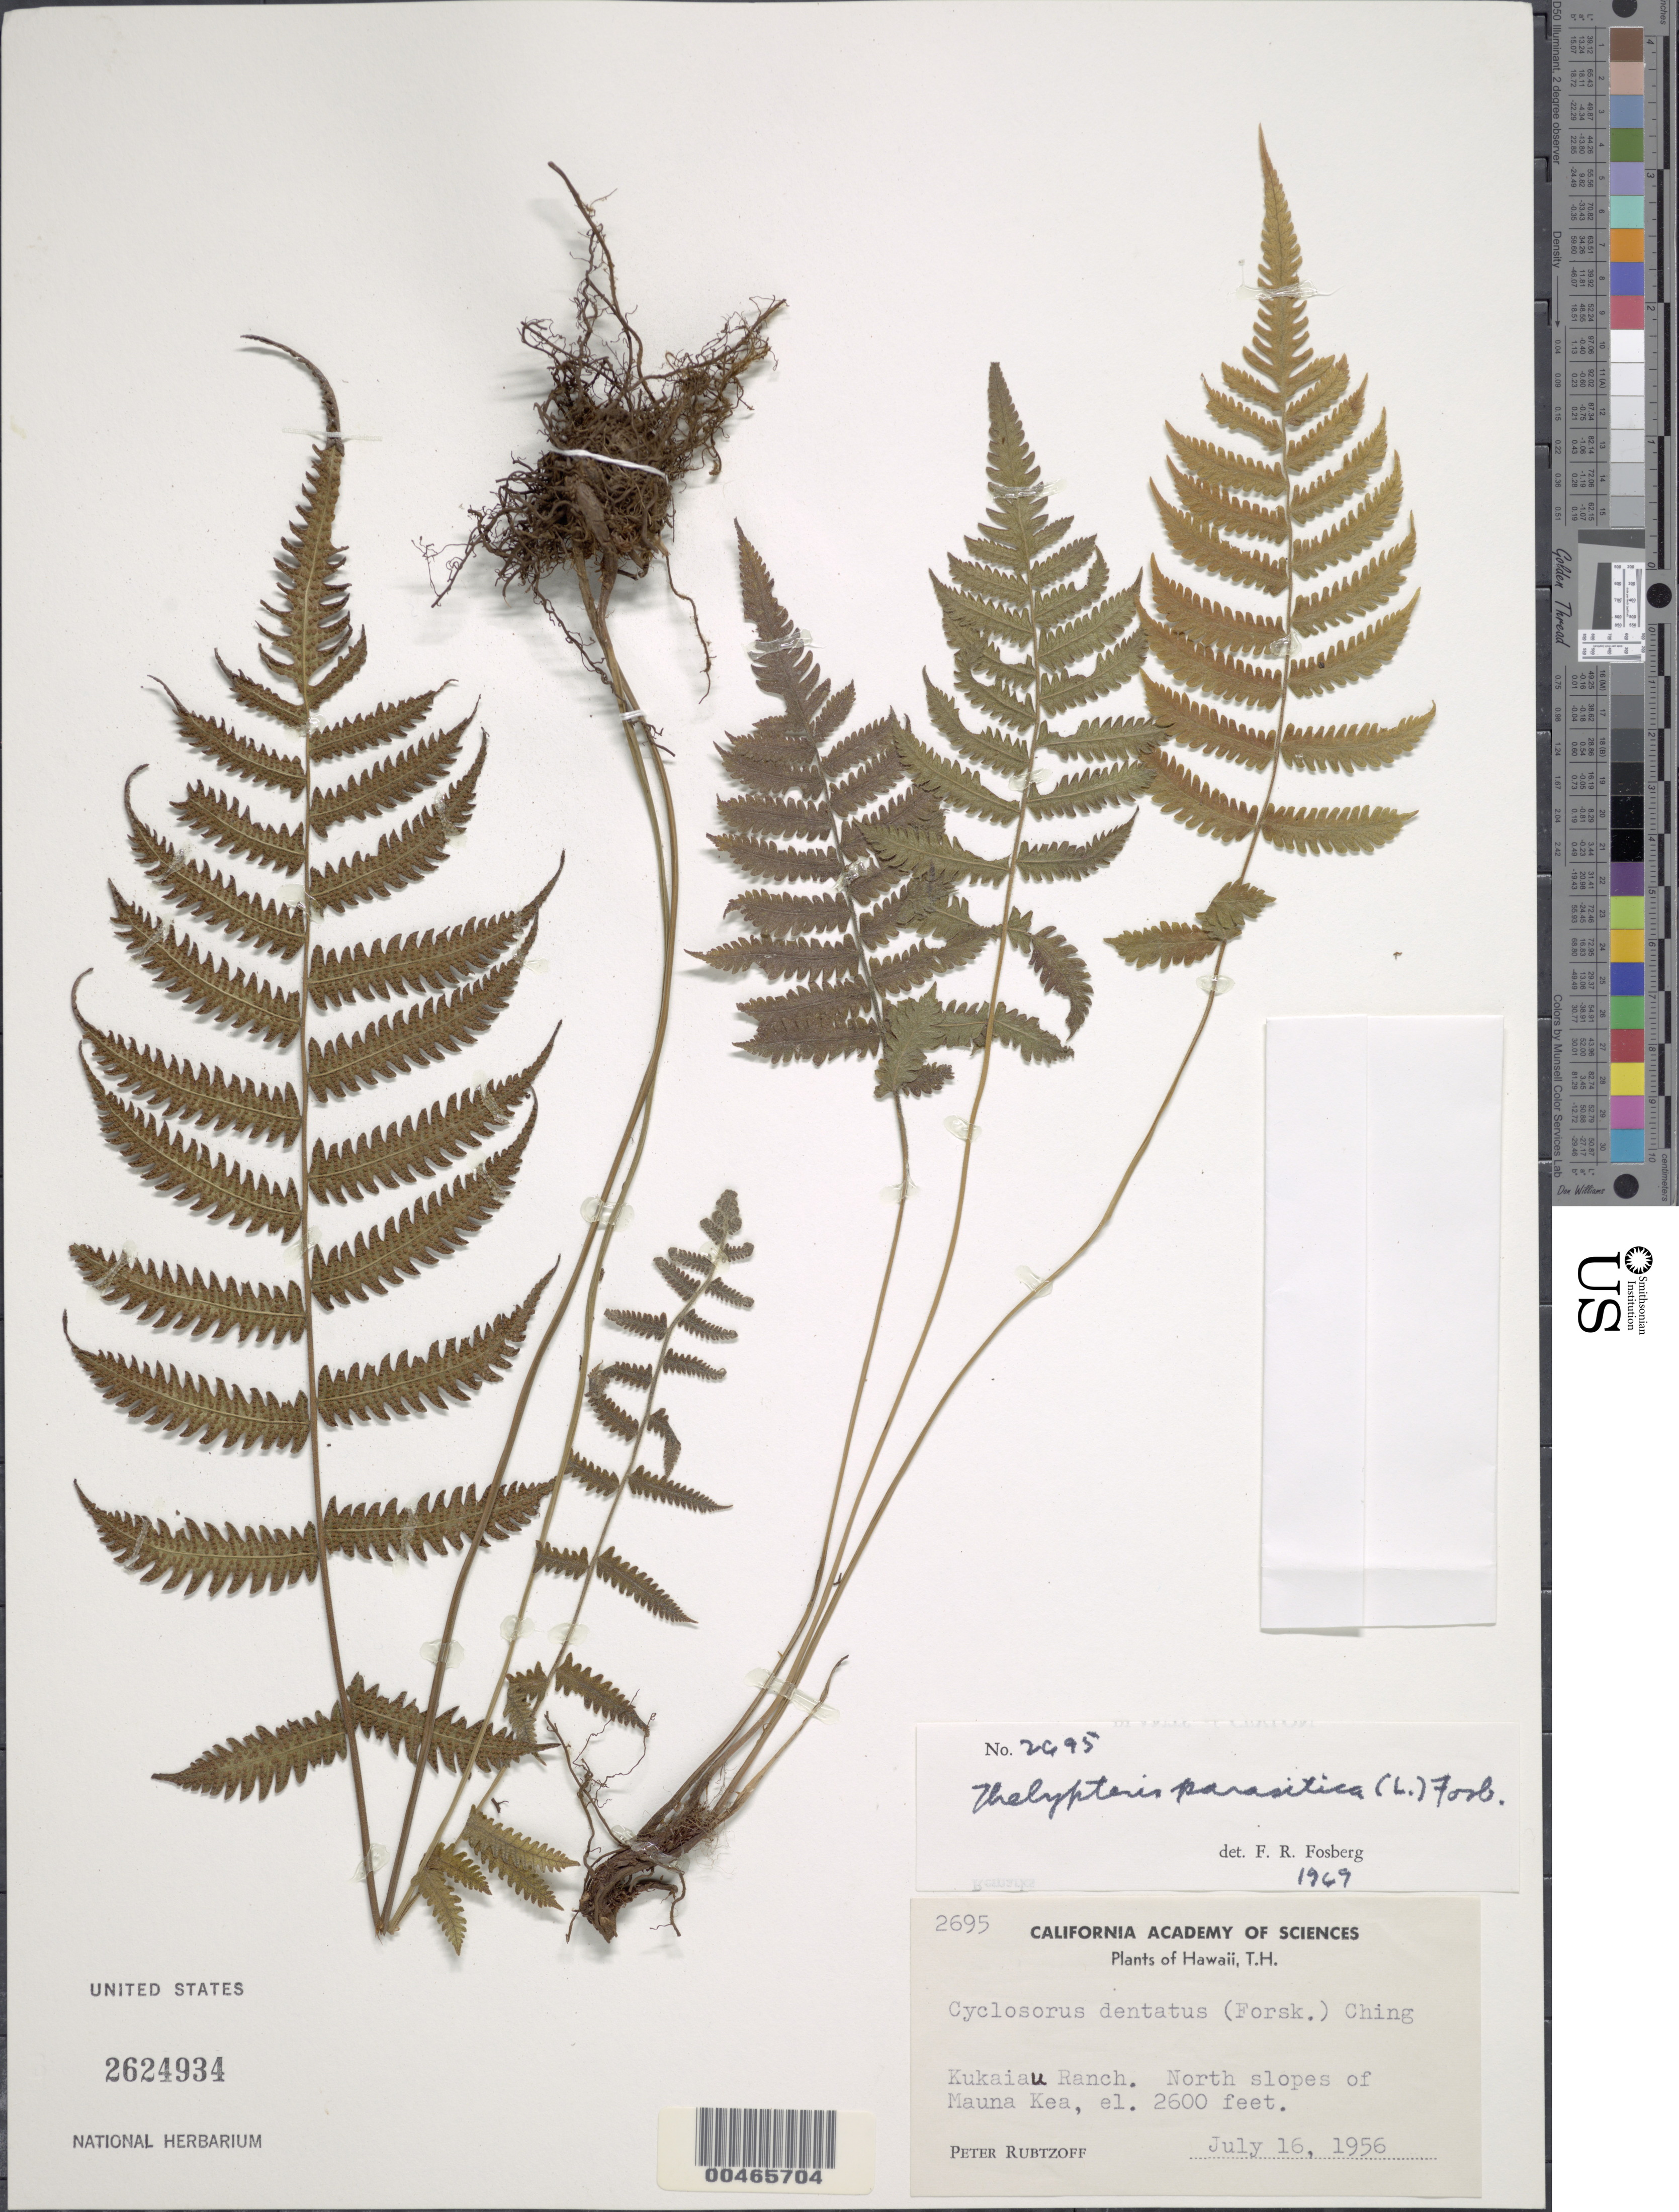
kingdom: Plantae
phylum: Tracheophyta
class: Polypodiopsida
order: Polypodiales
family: Thelypteridaceae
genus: Christella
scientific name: Christella parasitica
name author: (L.) H. Lév.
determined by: Wagner, W. L., (BOT), Smithsonian Institution - National Museum of Natural History (UNITED STATES)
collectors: P. Rubtzoff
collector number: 2695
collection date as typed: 16 Jul 1956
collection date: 1956-07-16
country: United States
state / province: Hawaii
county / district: Hawaii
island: Hawaii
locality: Kukaiau Ranch. N slopes of Mauna Kea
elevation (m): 792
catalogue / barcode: US 2624934